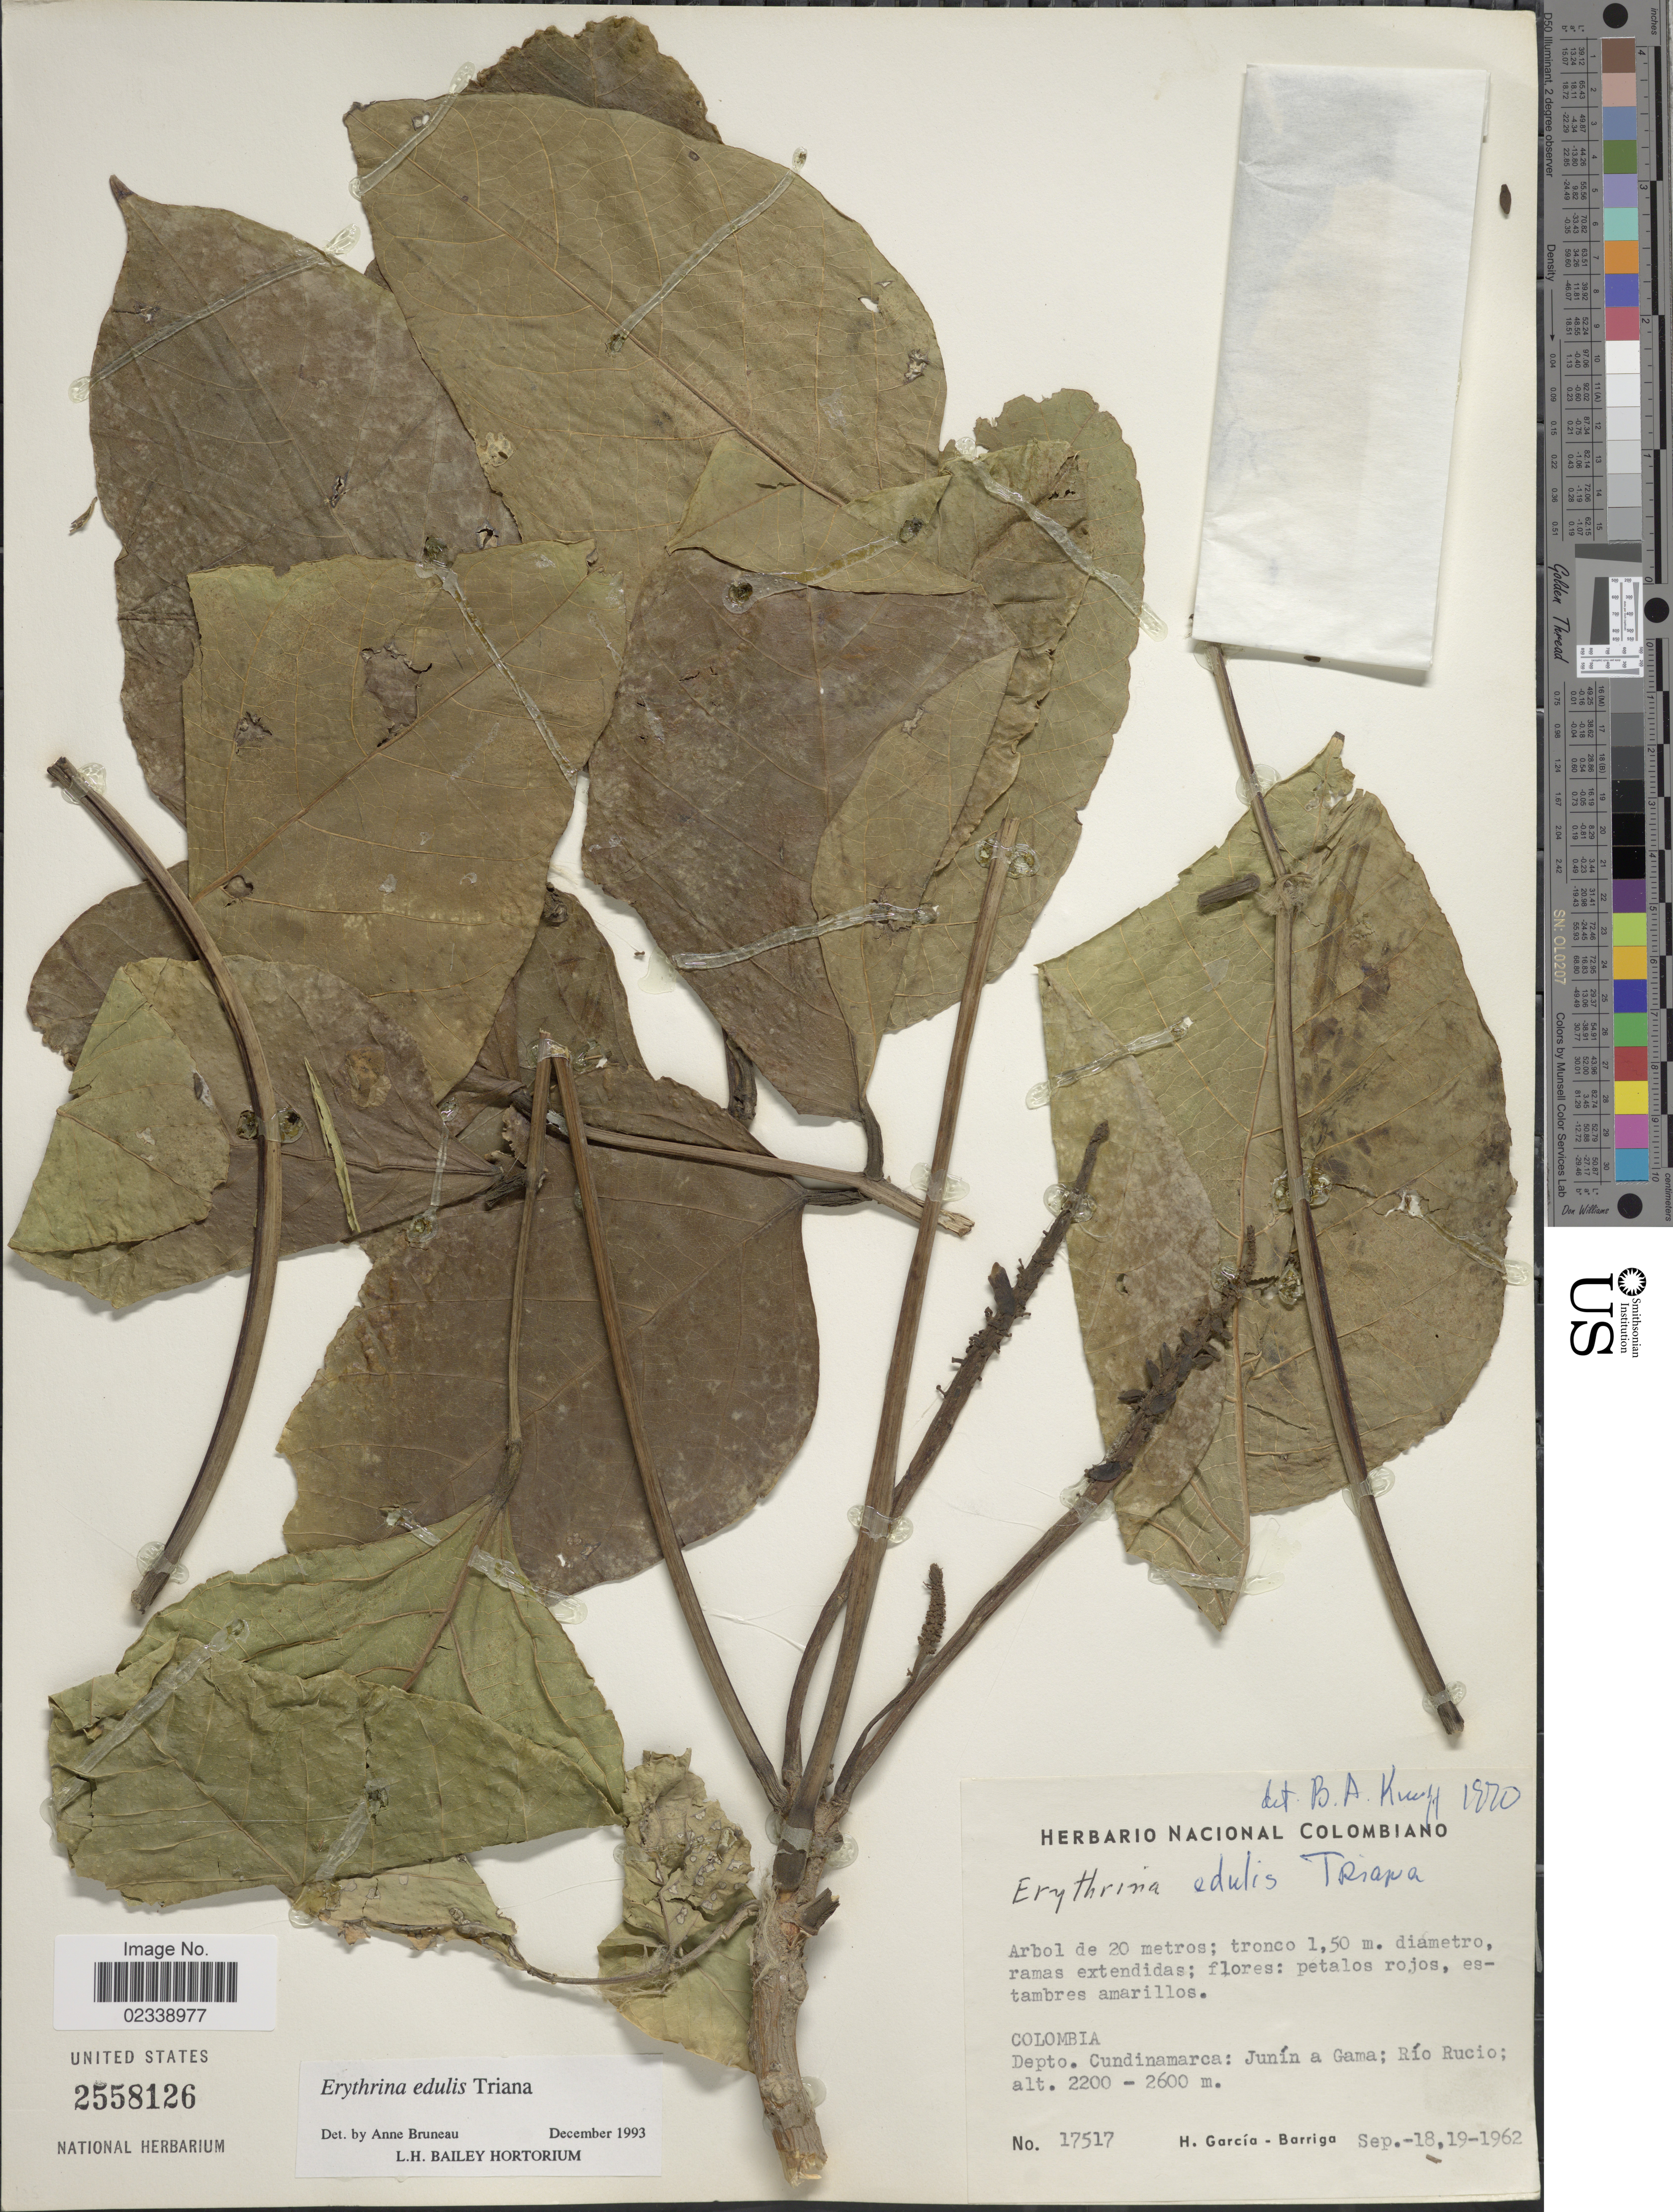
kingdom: Plantae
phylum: Tracheophyta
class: Magnoliopsida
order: Fabales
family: Fabaceae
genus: Erythrina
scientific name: Erythrina edulis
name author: Triana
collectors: H. García Barriga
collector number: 17517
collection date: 1962-09-18/1962-09-19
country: Colombia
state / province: Cundinamarca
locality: Junin a Gama; Rio Rucio.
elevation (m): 2200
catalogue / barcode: US 2558126